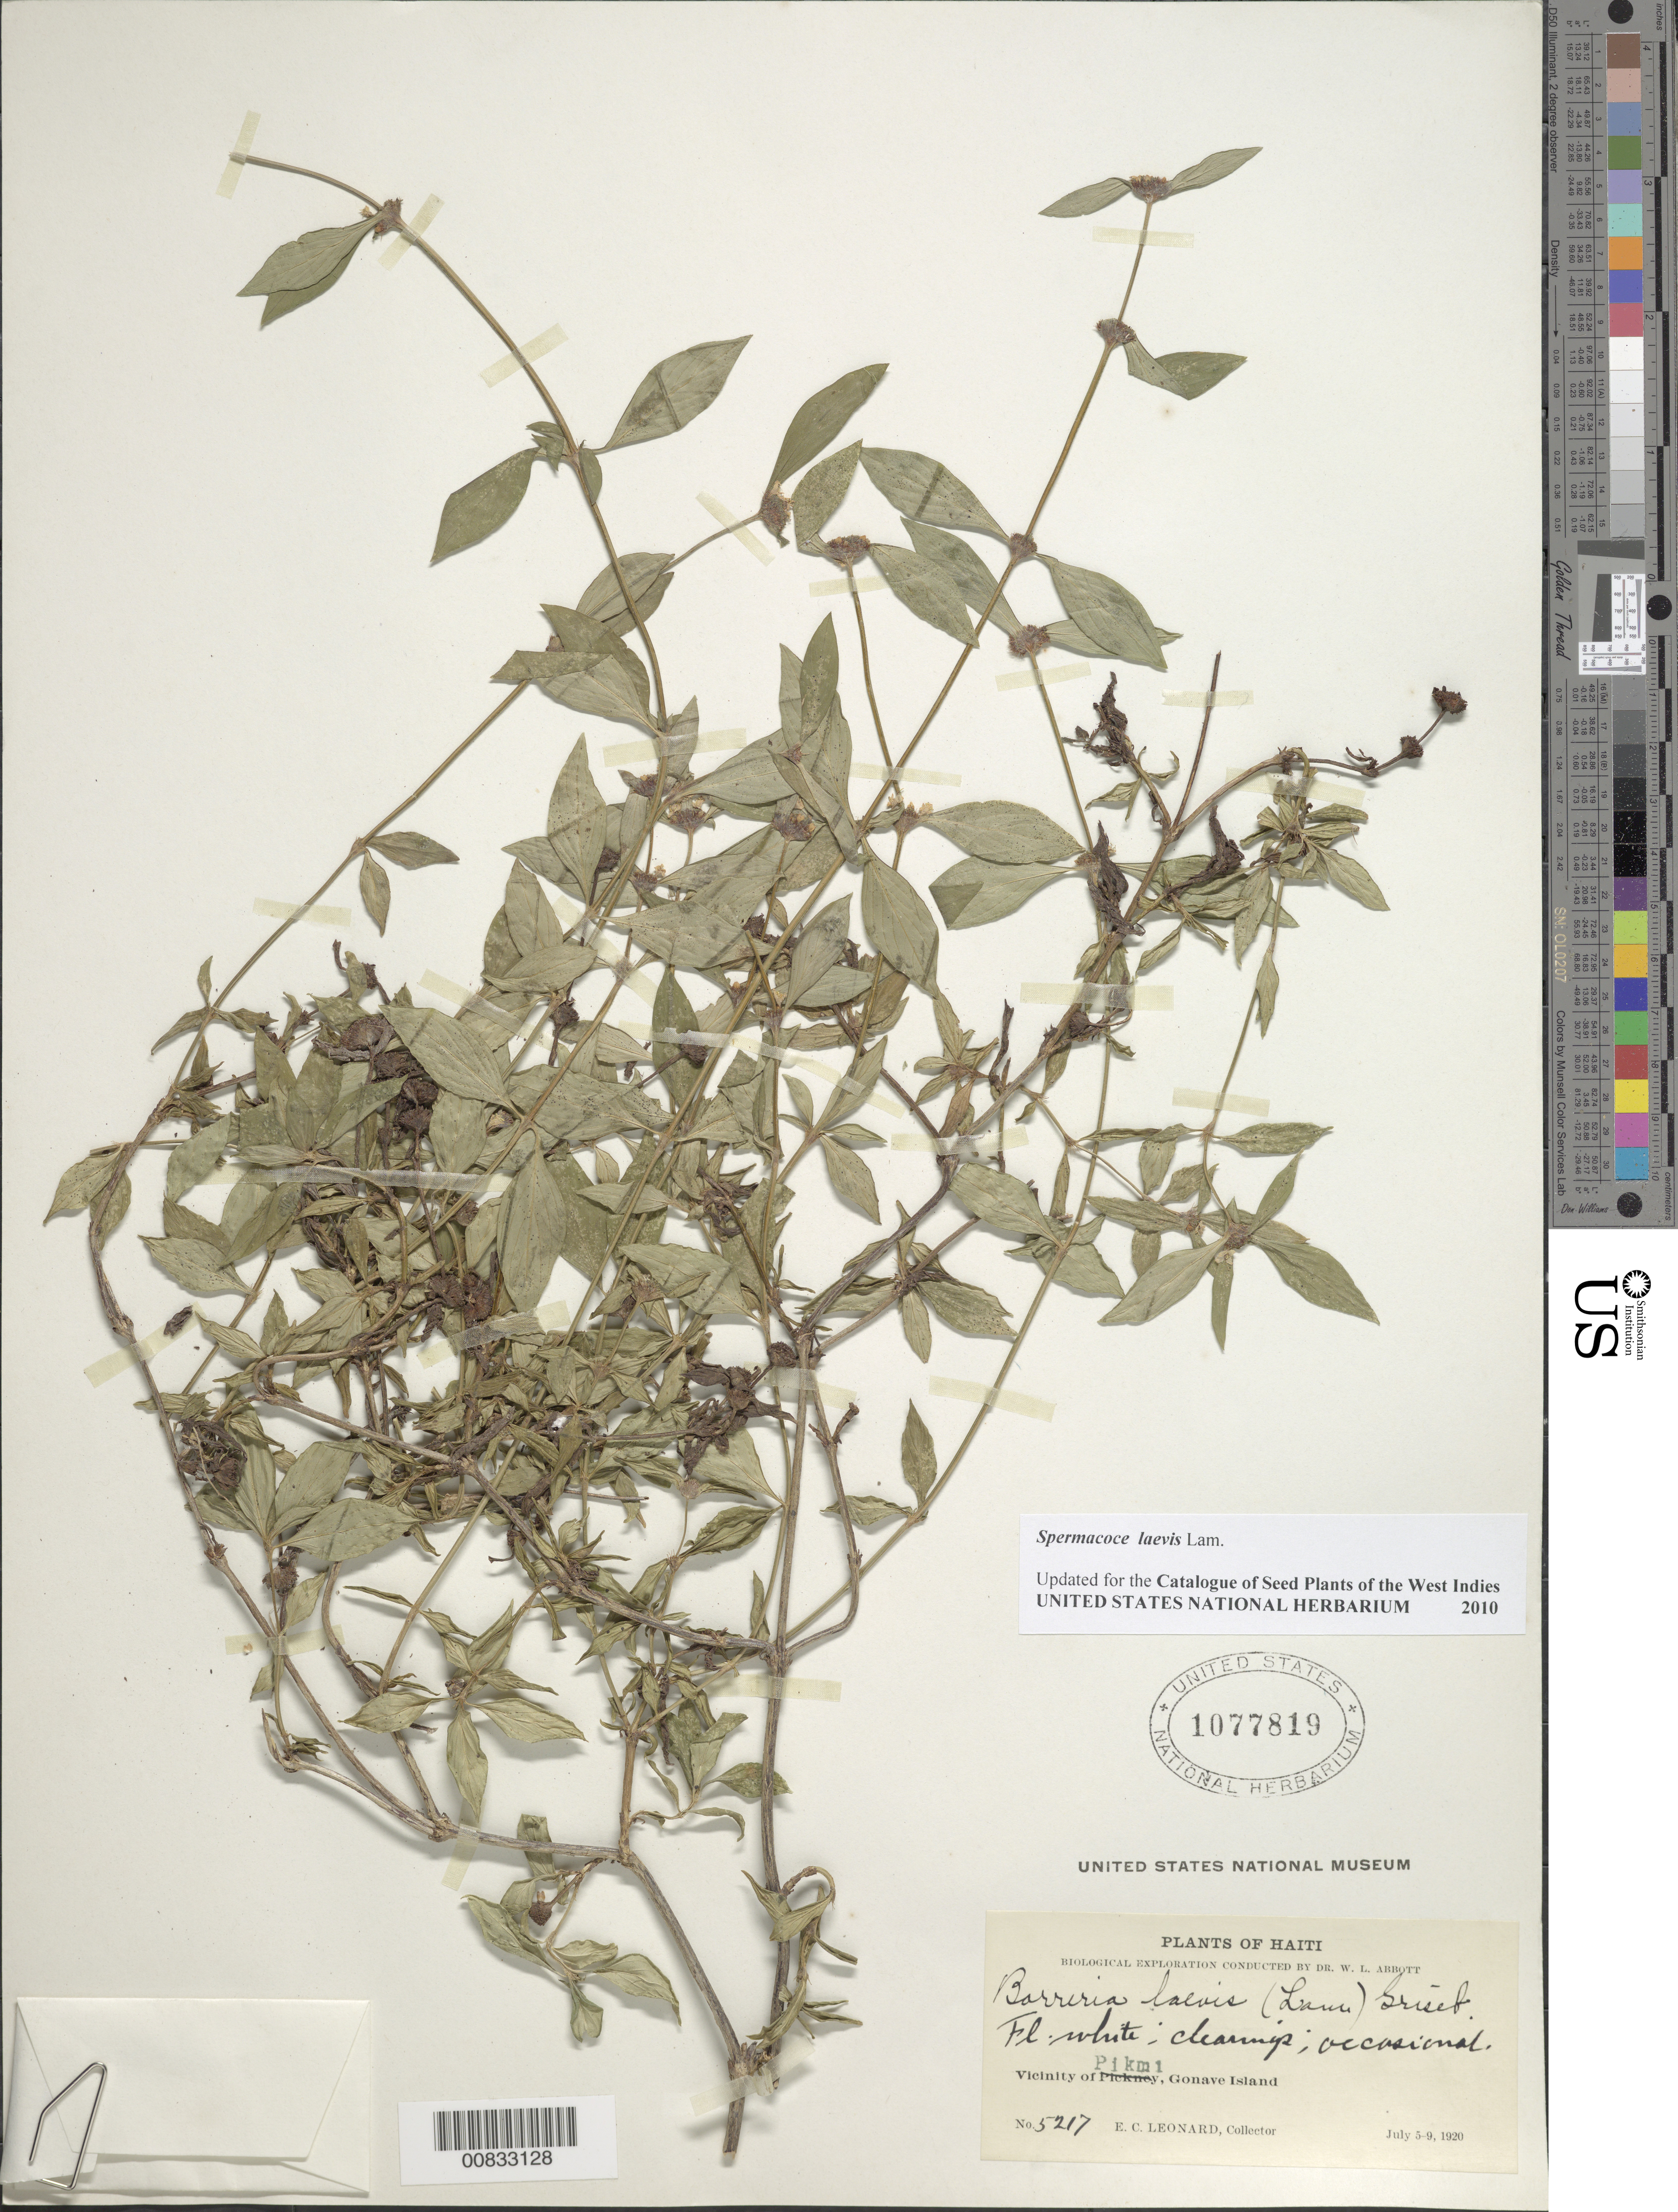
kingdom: Plantae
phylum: Tracheophyta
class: Magnoliopsida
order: Gentianales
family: Rubiaceae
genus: Spermacoce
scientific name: Spermacoce laevis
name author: Lam.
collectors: E. C. Leonard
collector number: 5217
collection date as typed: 05 Jul 1920 to 09 Jul 1920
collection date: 1920-07-05/1920-07-09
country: Haiti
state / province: Ouest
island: Île de la Gonâve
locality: Vicinity of Pikmi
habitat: Clearings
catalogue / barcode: US 1077819